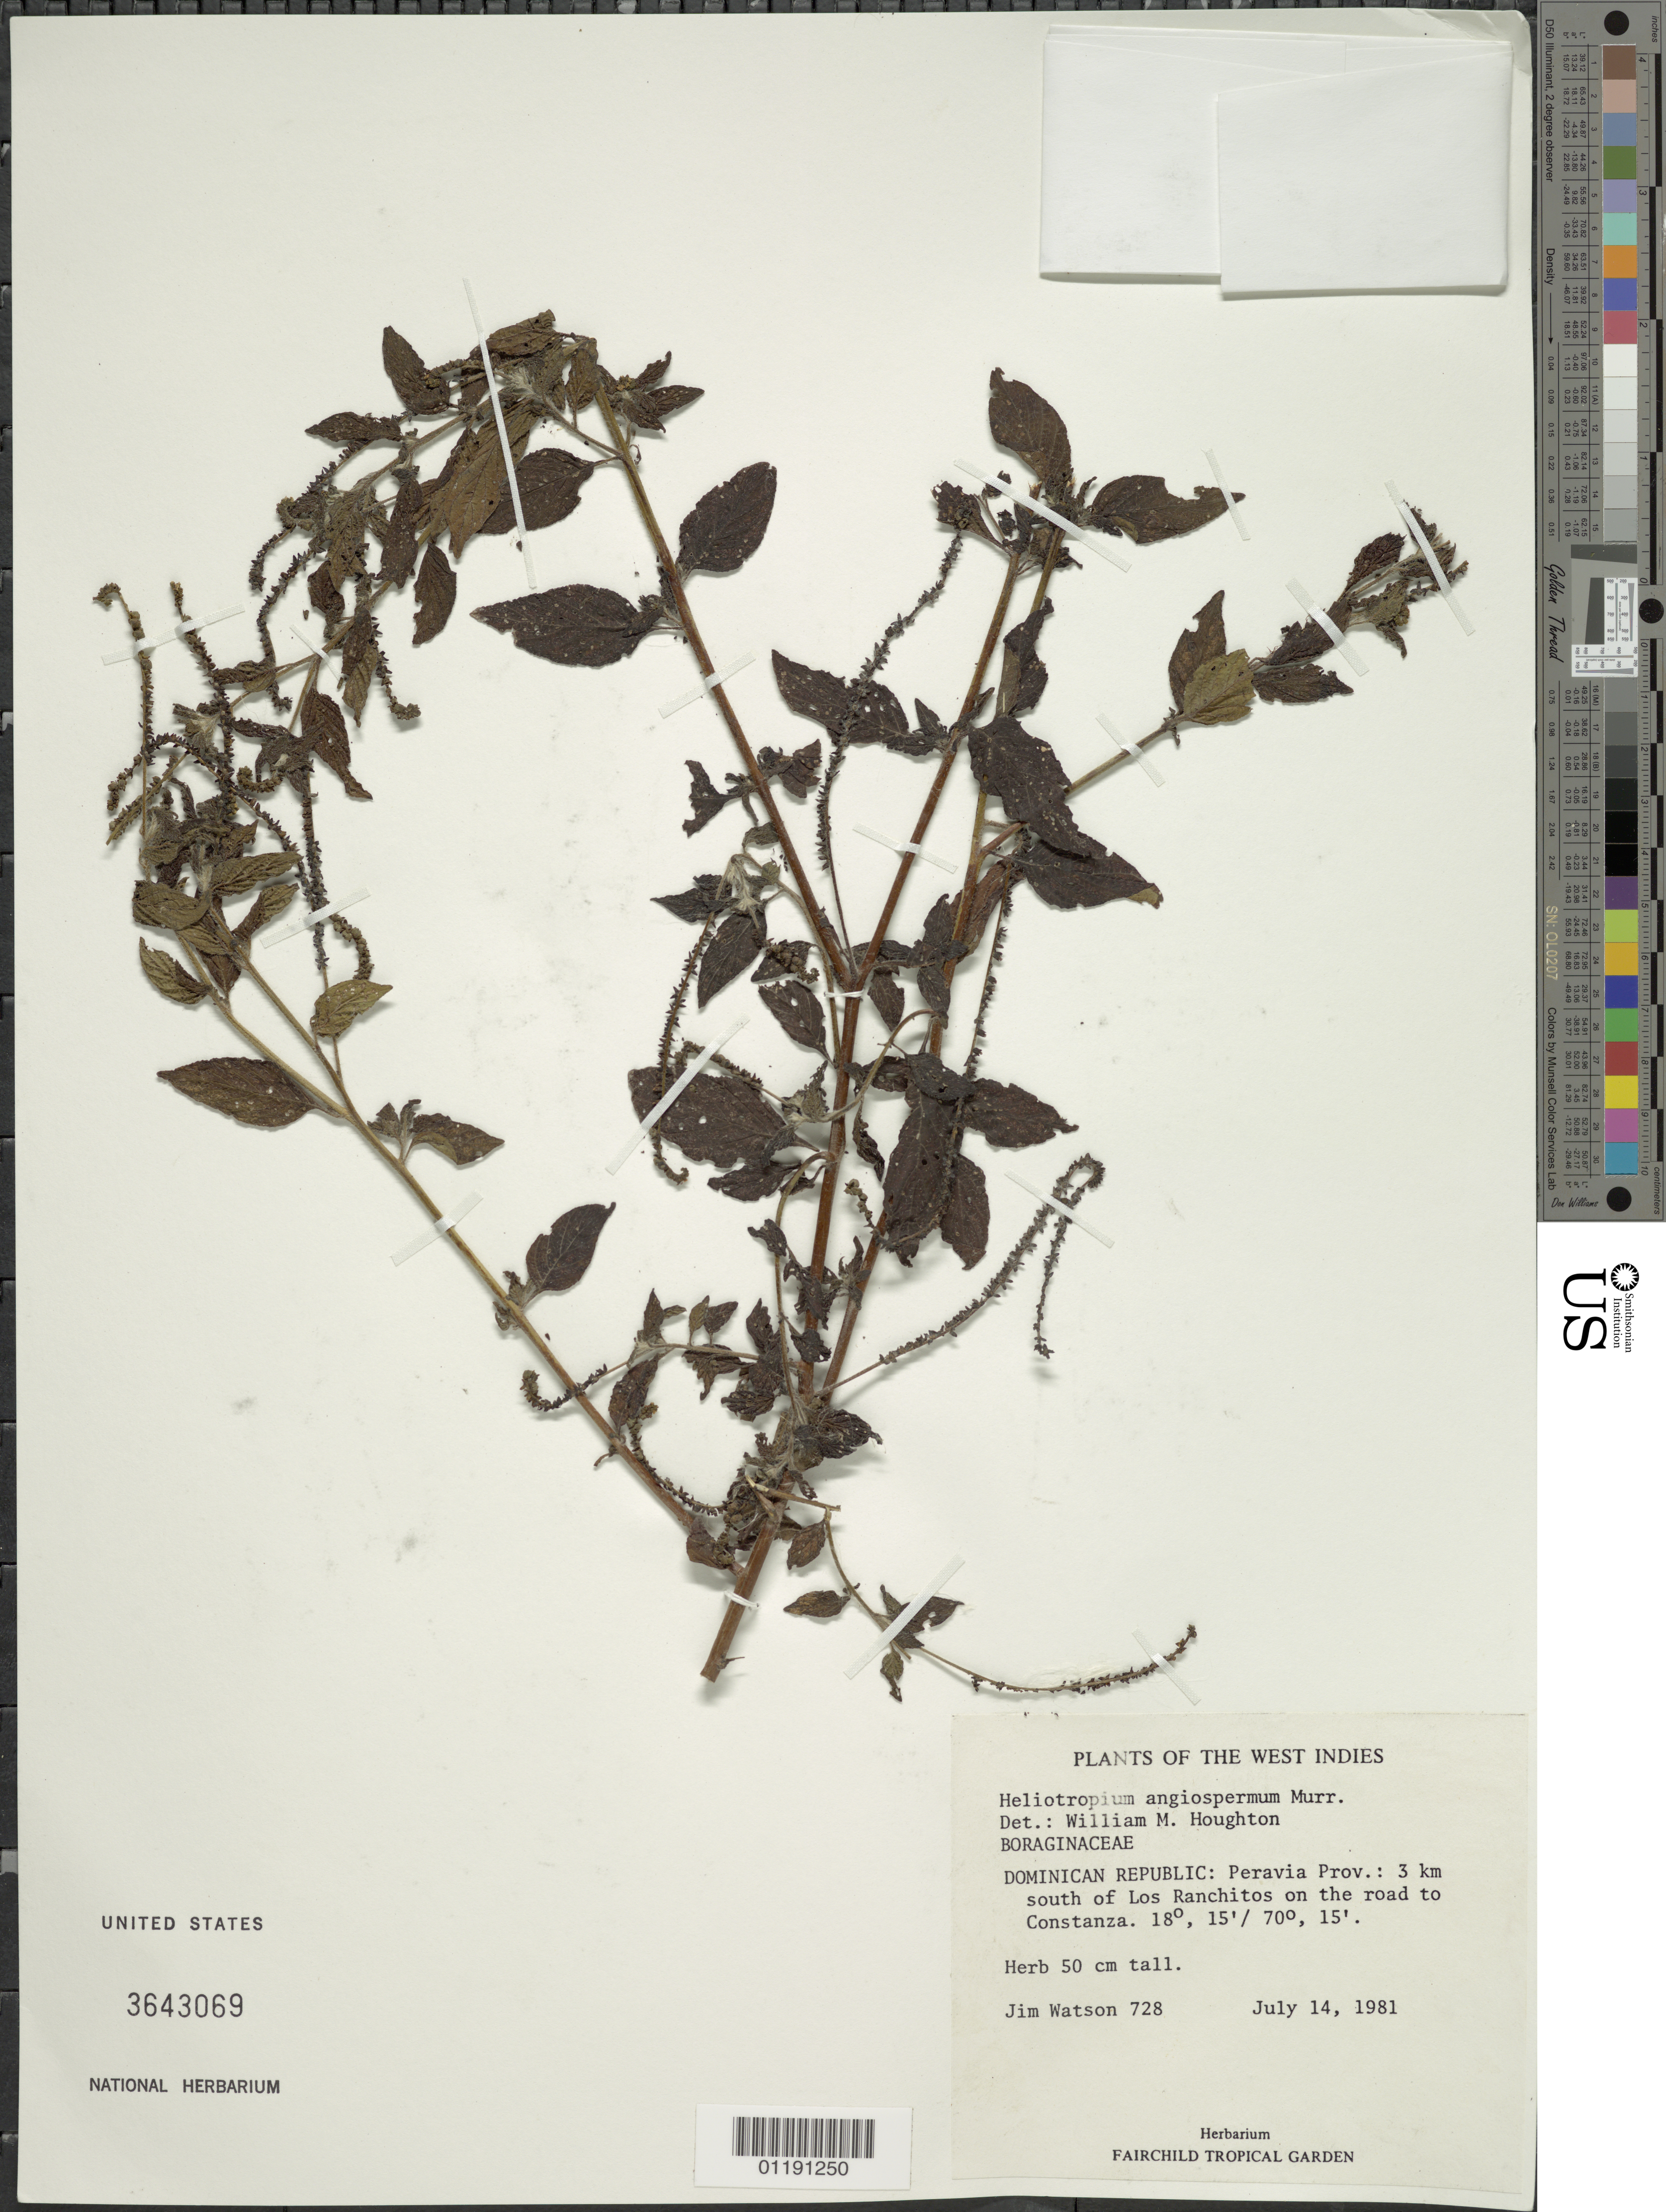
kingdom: Plantae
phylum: Tracheophyta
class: Magnoliopsida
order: Boraginales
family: Heliotropiaceae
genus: Heliotropium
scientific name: Heliotropium angiospermum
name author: Murray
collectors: J. Watson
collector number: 728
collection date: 1981-07-14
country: Dominican Republic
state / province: Peravia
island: Hispaniola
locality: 3 km S of Los Ranchitos on the road to Constanza.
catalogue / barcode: US 3643069